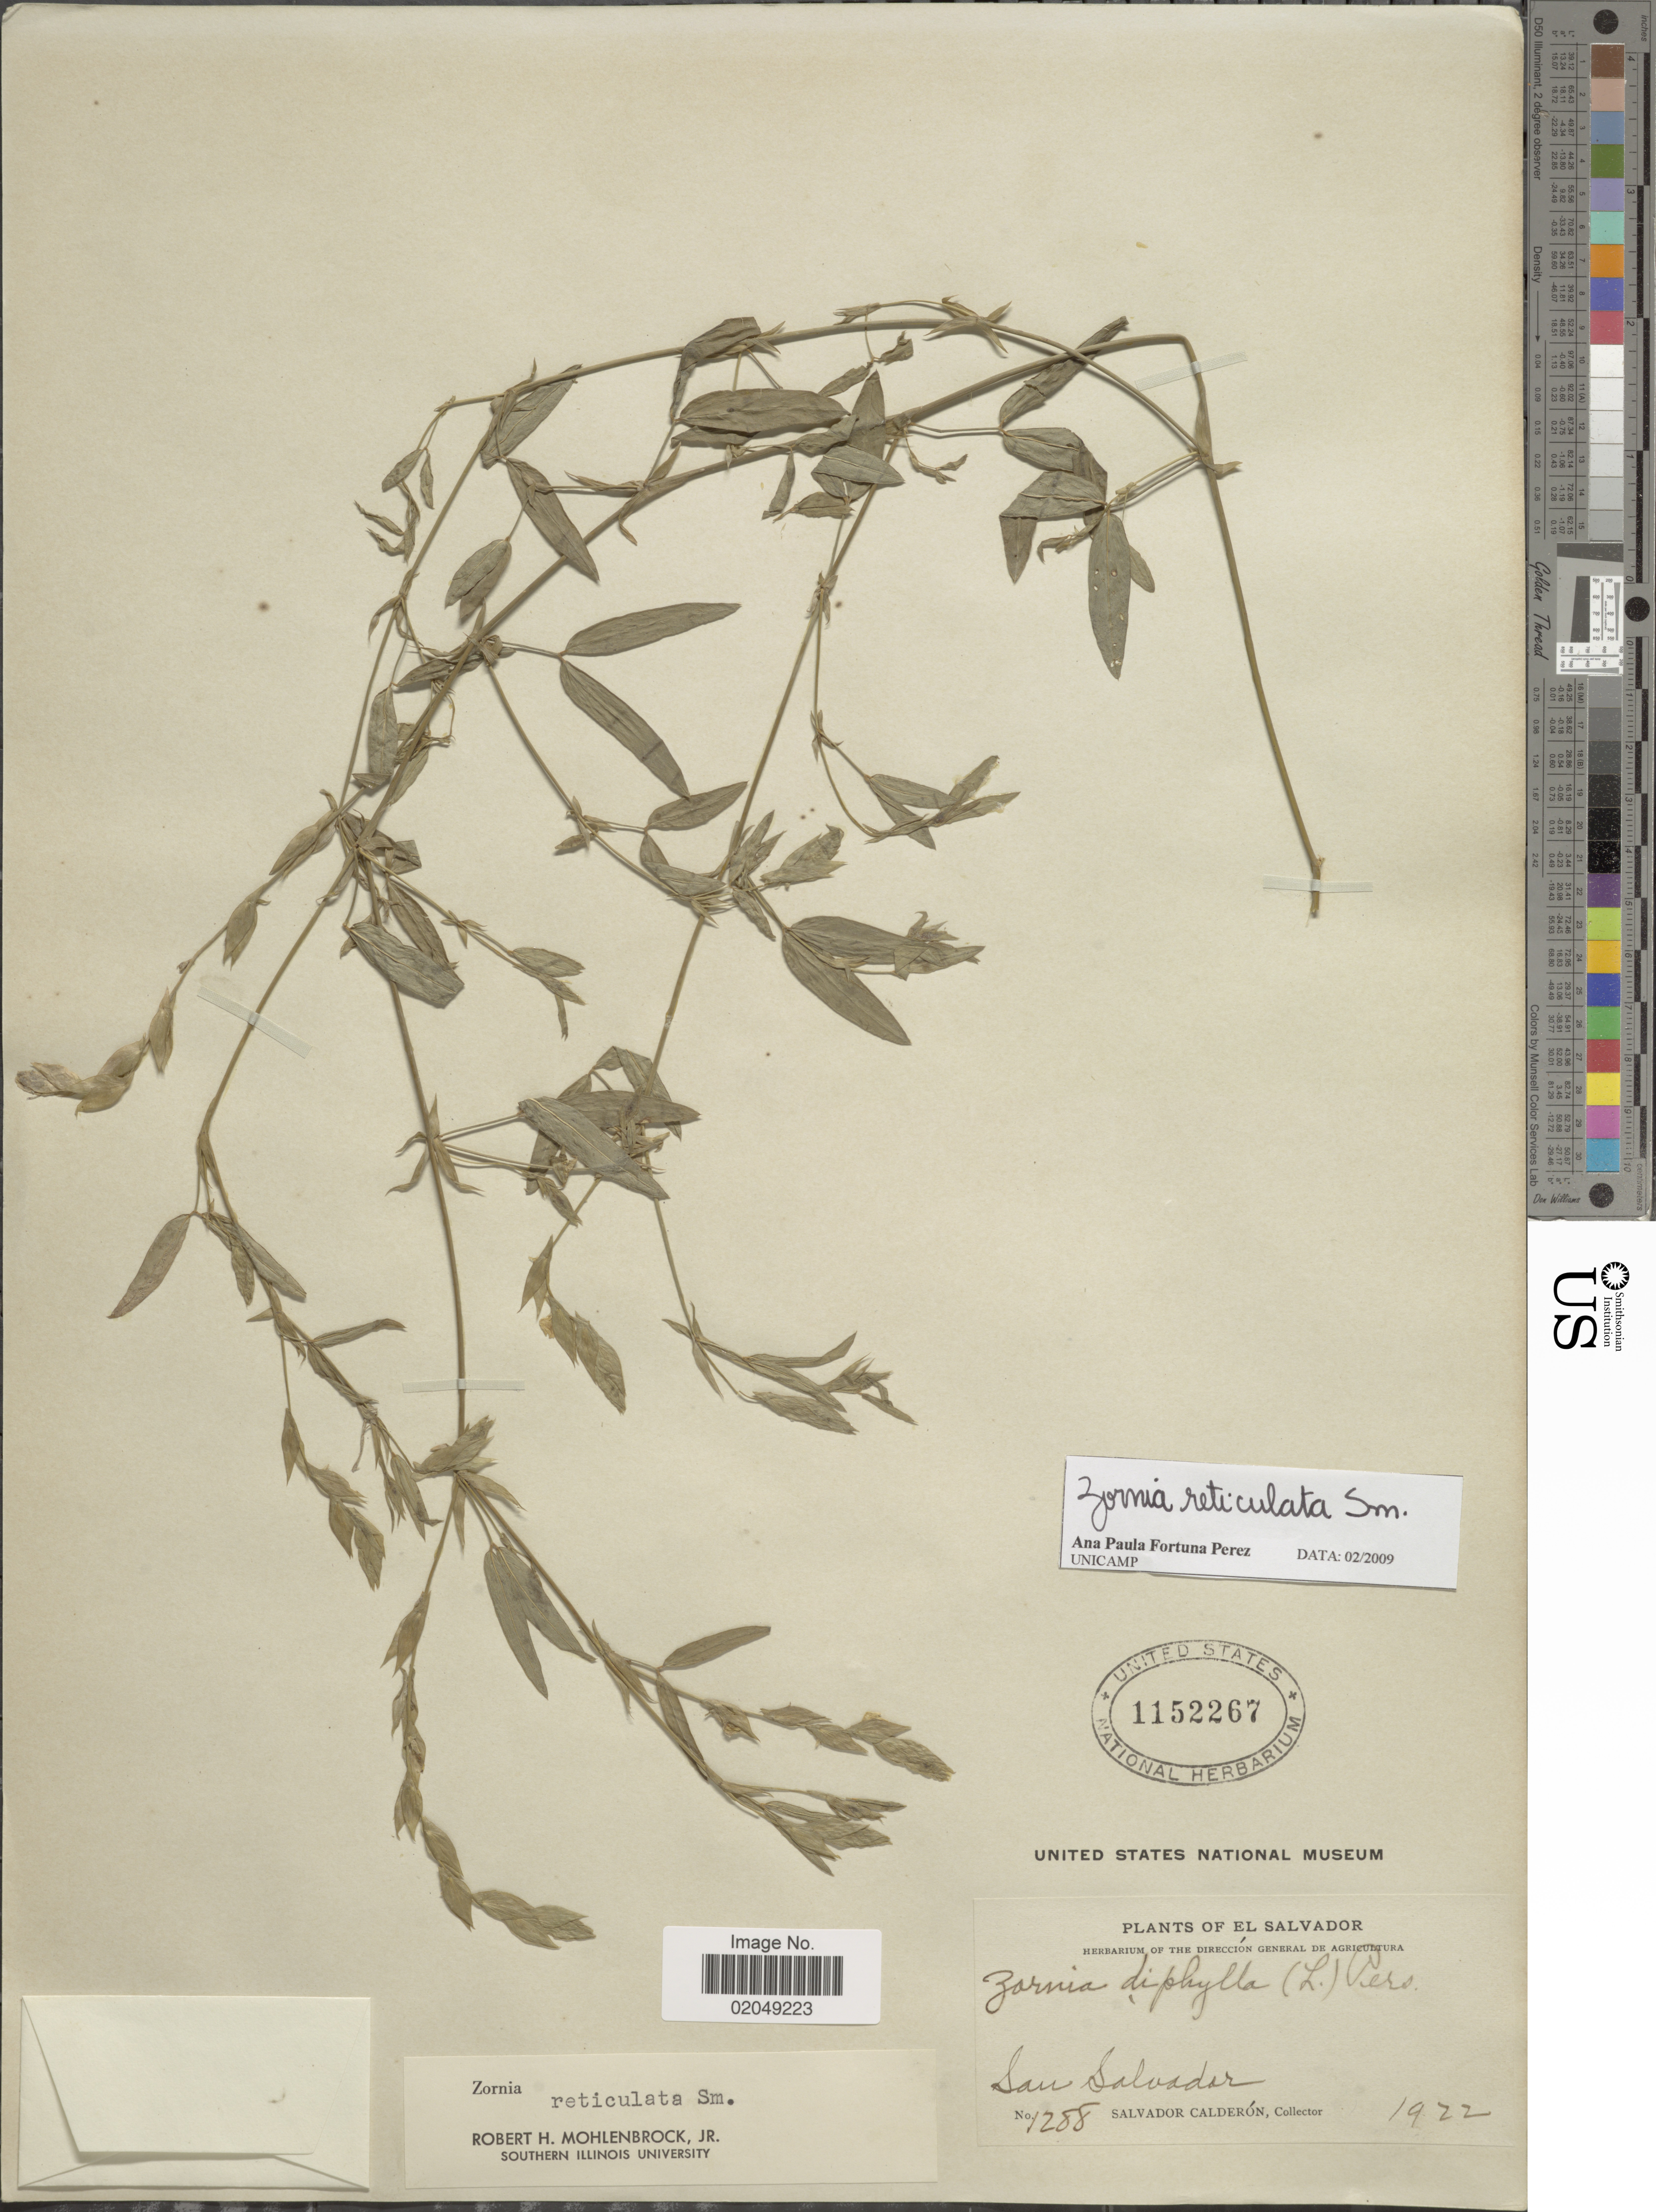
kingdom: Plantae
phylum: Tracheophyta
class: Magnoliopsida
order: Fabales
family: Fabaceae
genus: Zornia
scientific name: Zornia reticulata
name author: Sm.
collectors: S. Calderón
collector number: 1288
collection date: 1922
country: El Salvador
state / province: San Salvador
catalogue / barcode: US 1152267